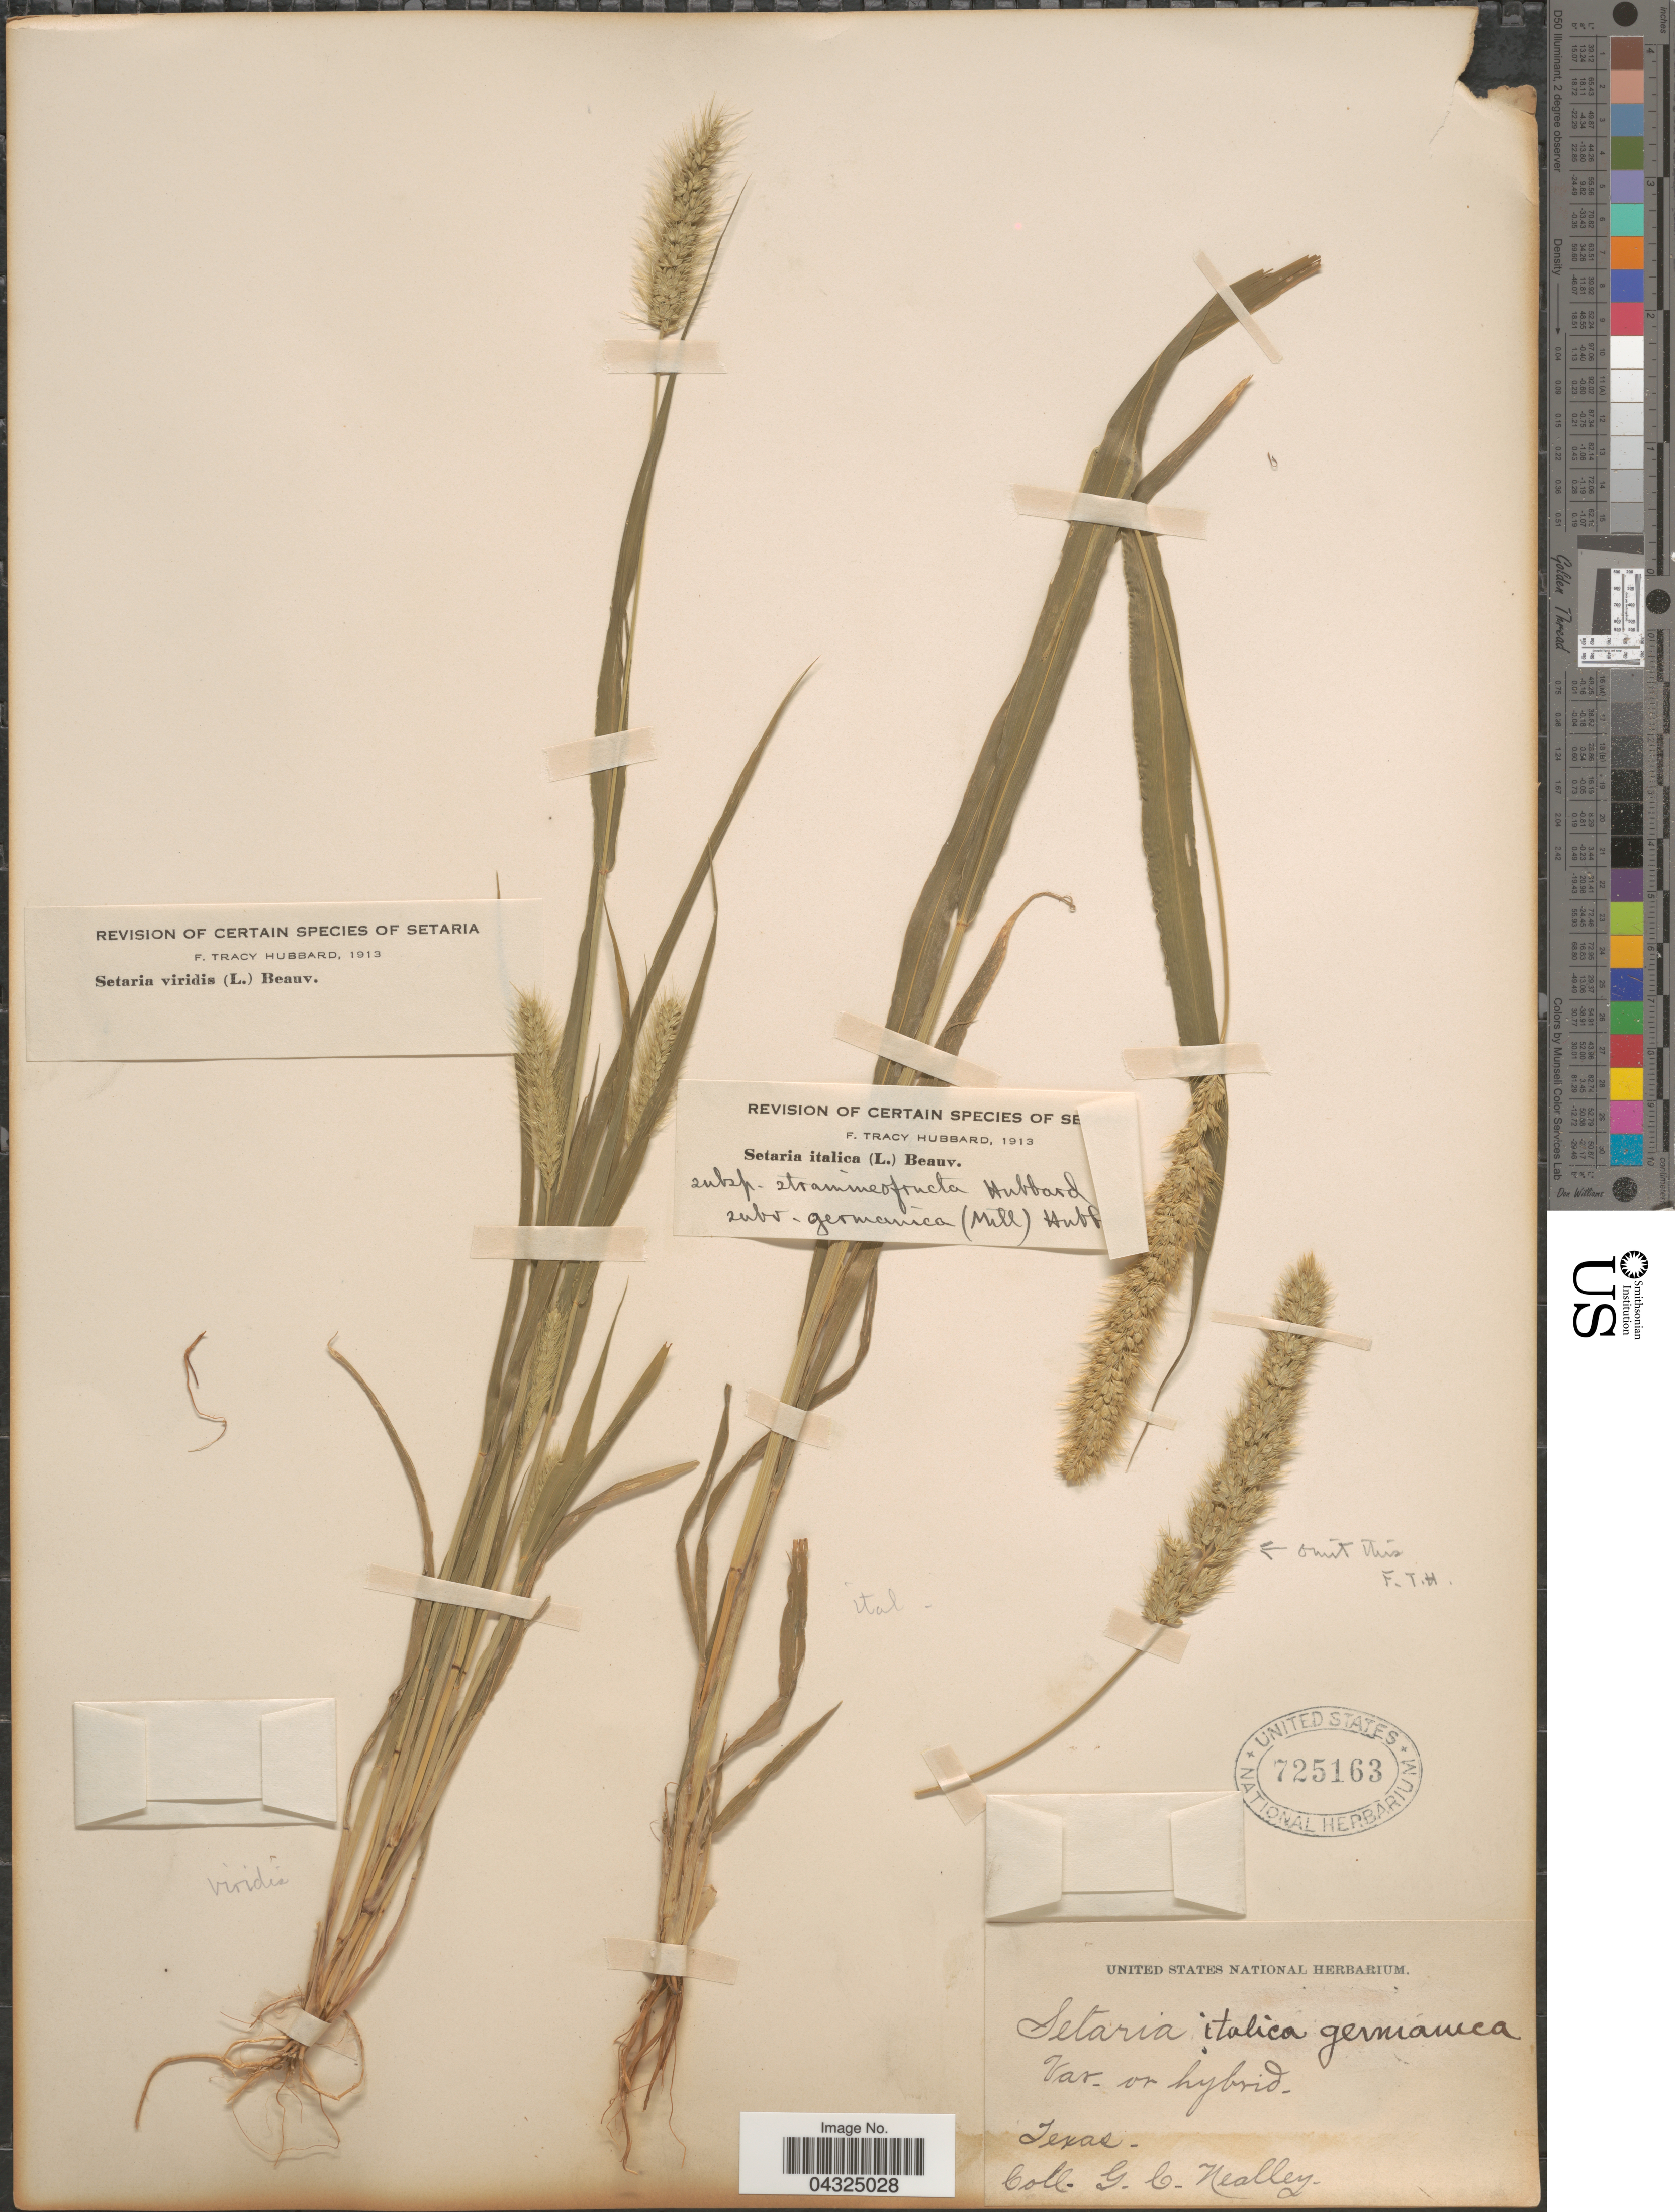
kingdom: Plantae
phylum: Tracheophyta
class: Liliopsida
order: Poales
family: Poaceae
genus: Setaria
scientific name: Setaria italica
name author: (L.) P. Beauv.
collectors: G. C. Nealley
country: United States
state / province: Texas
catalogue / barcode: US 725163